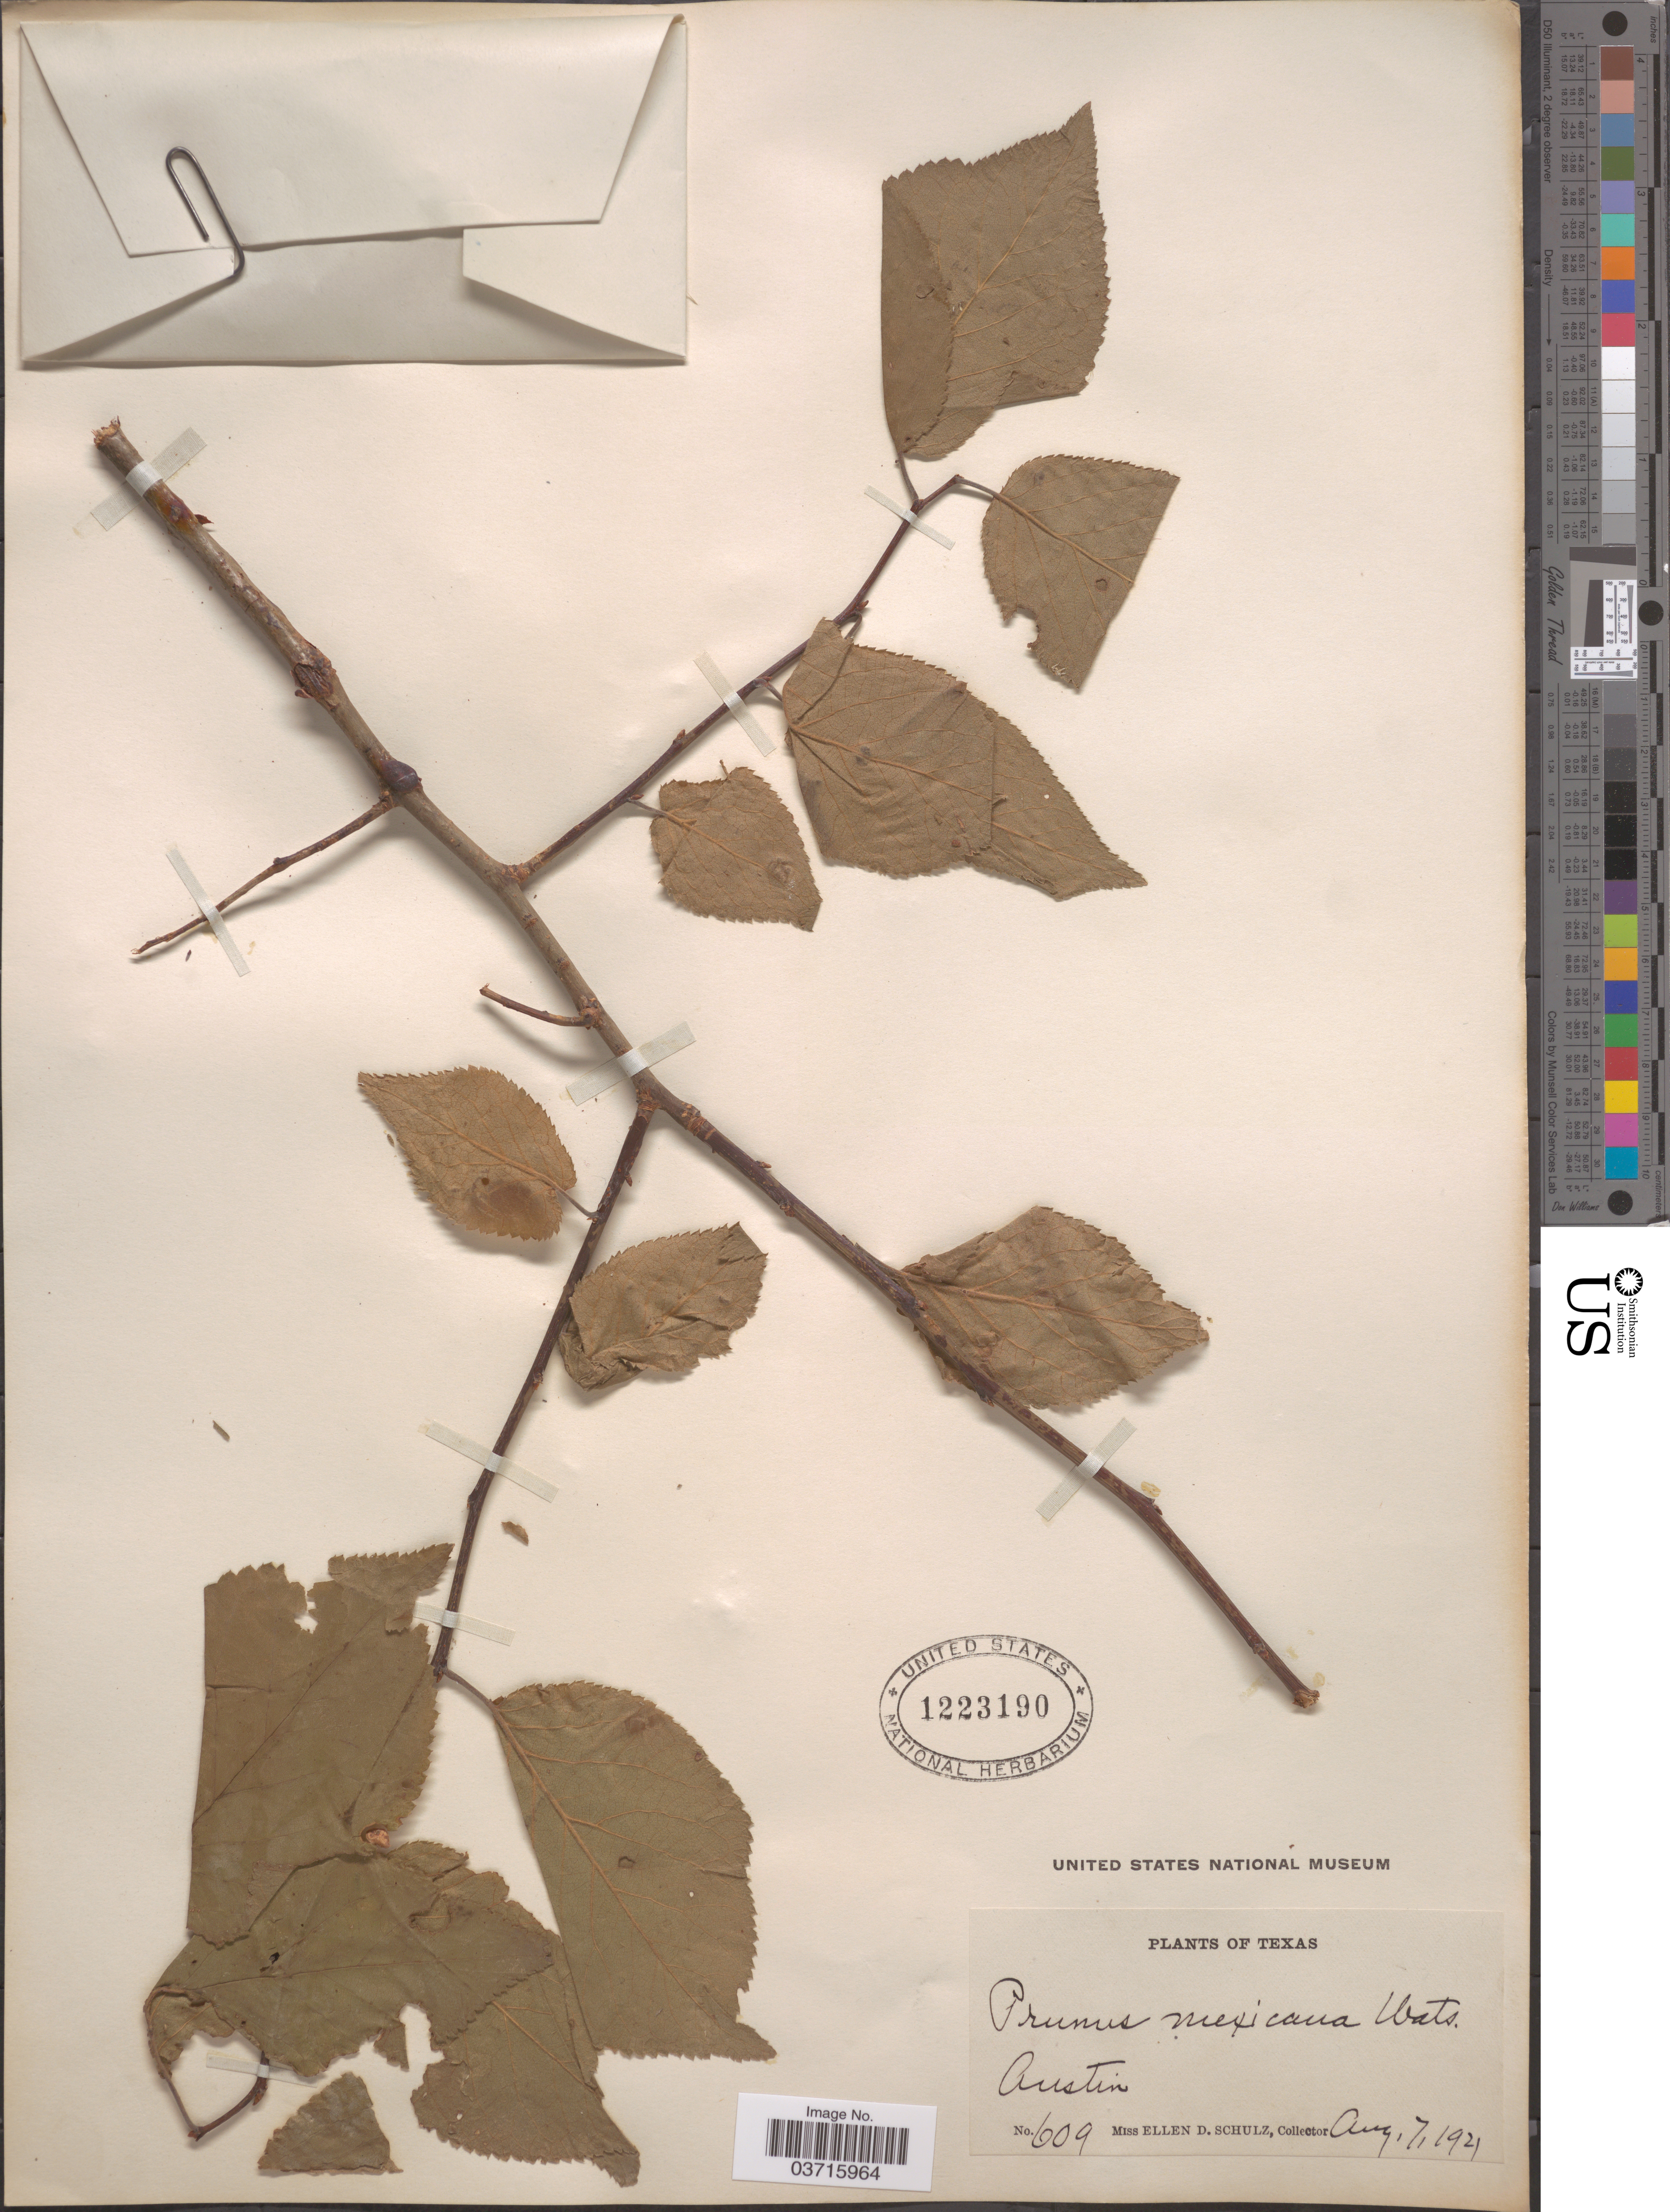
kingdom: Plantae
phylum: Tracheophyta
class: Magnoliopsida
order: Rosales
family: Rosaceae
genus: Prunus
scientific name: Prunus mexicana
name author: S. Watson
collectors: E. D. Schulz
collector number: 609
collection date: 1921-08-07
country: United States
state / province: Texas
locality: Austin.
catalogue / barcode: US 1223190